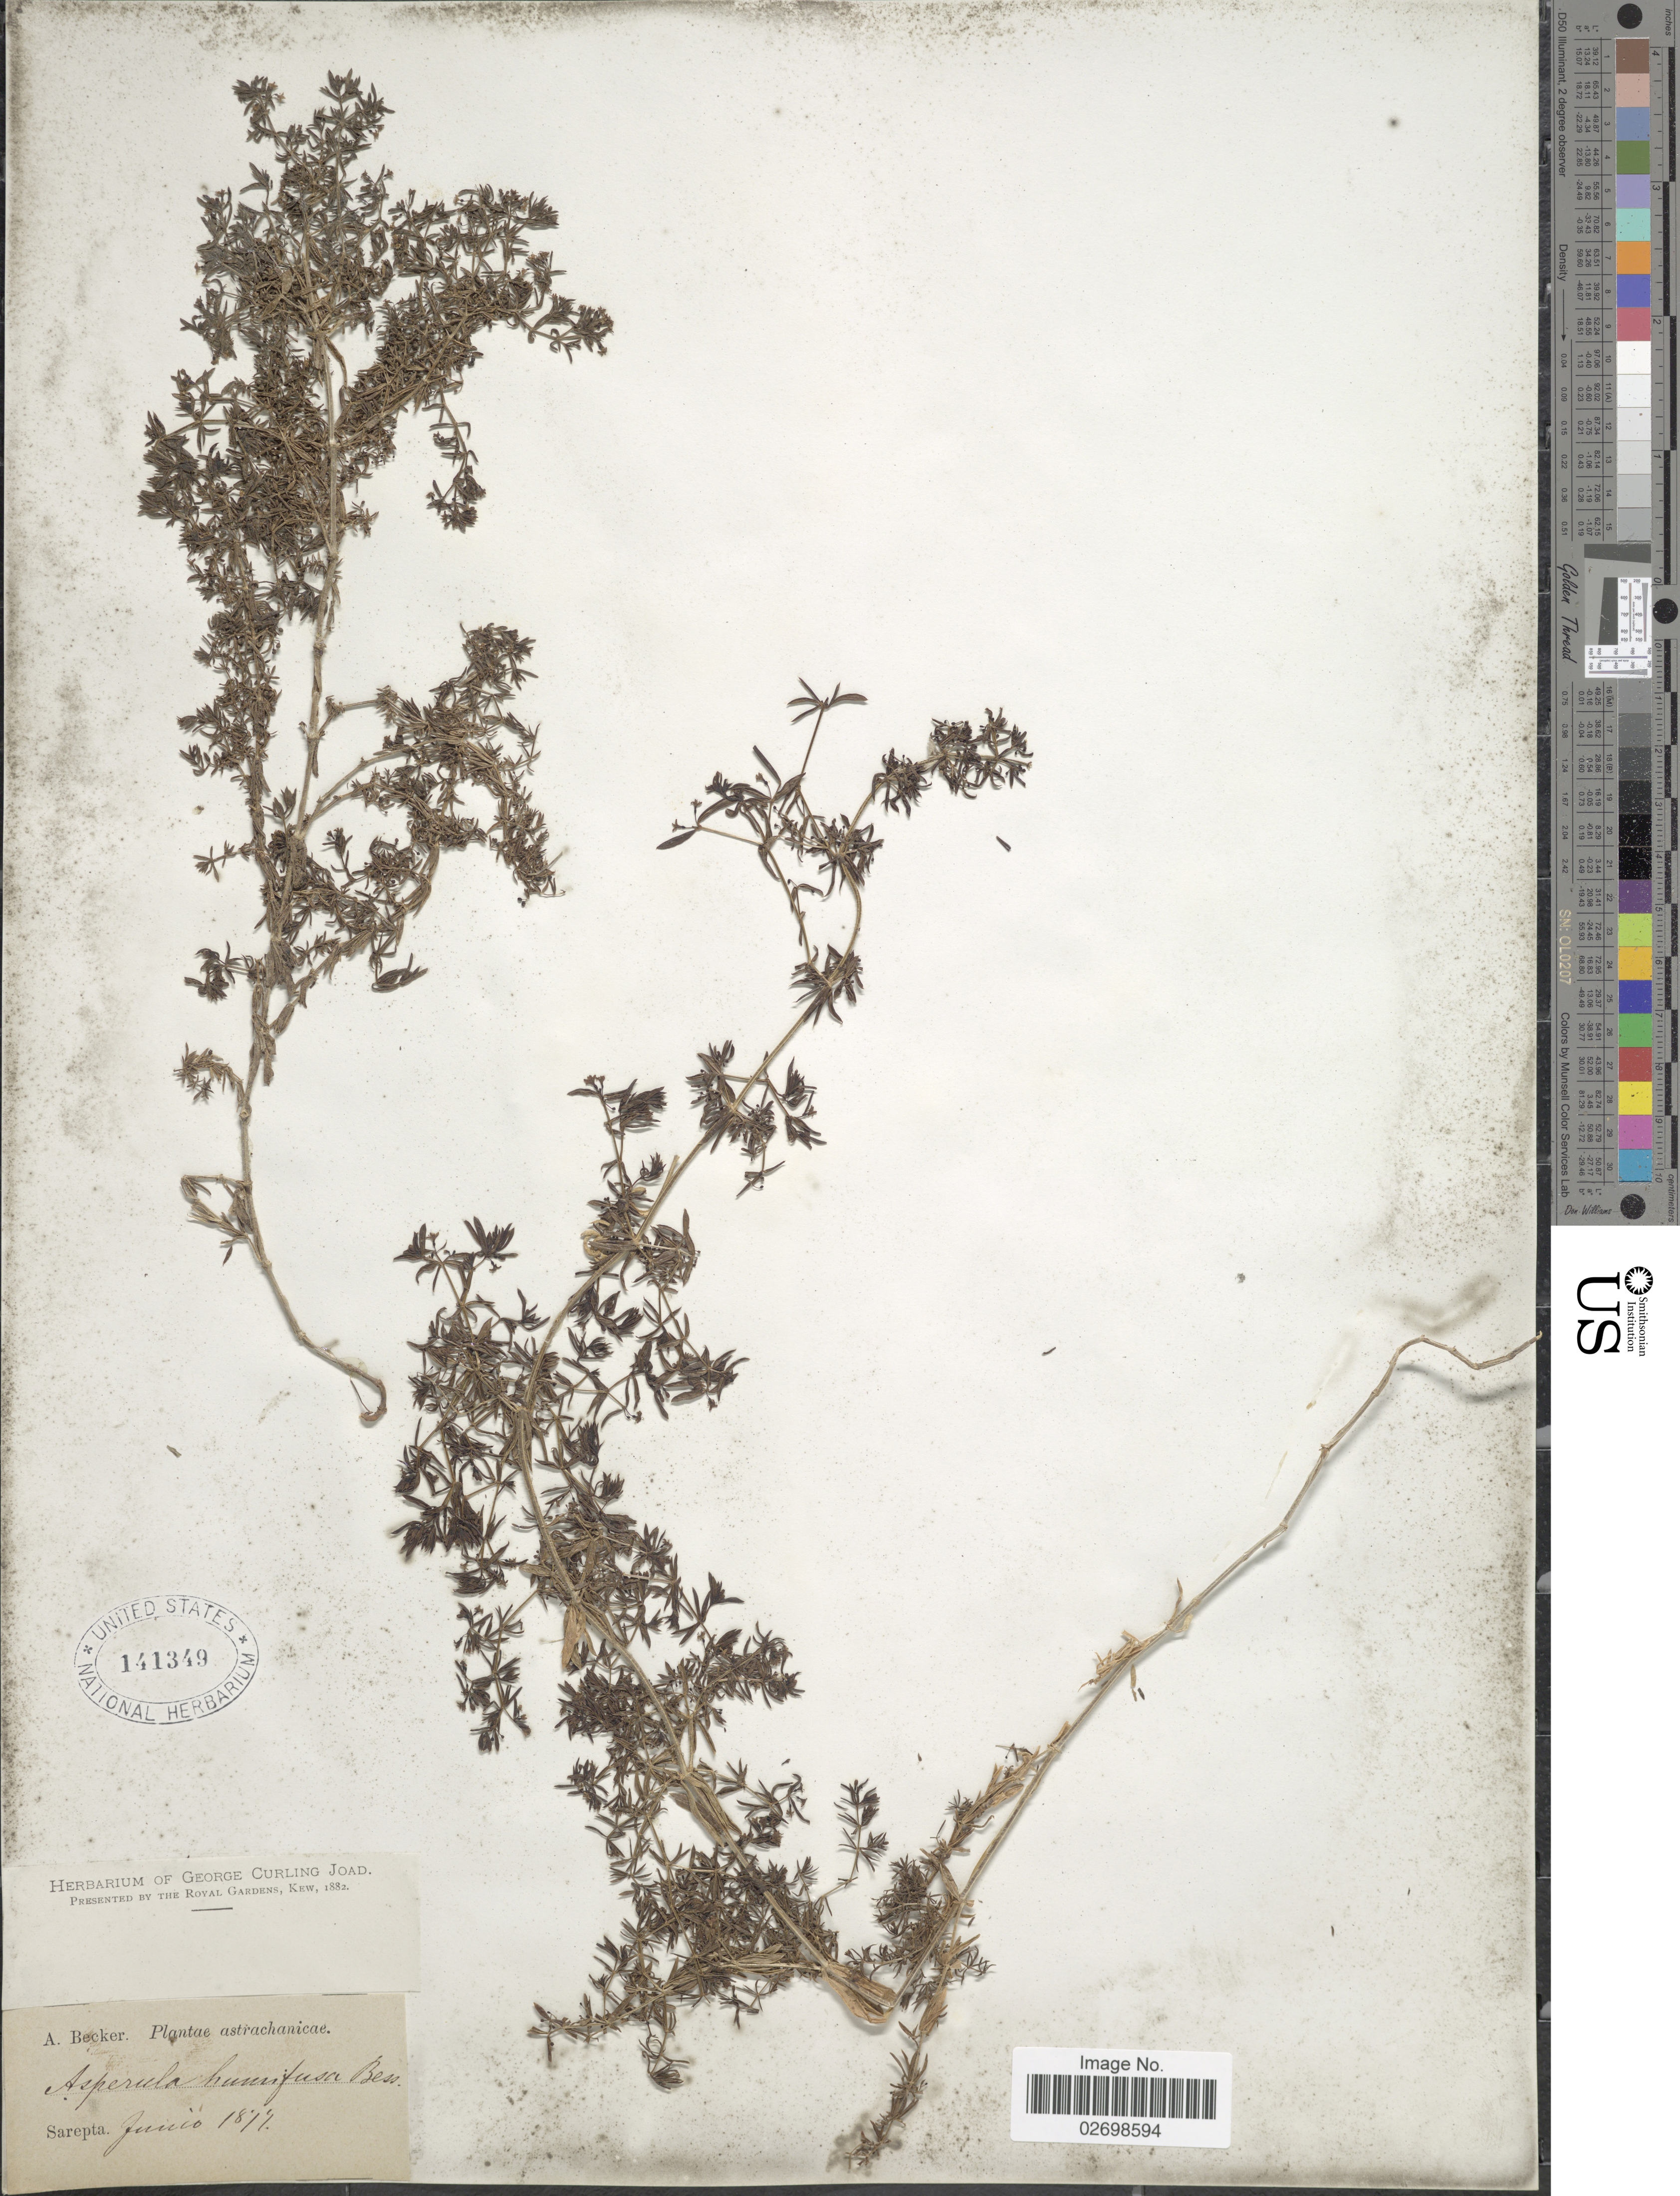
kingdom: Plantae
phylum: Tracheophyta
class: Magnoliopsida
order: Gentianales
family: Rubiaceae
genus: Galium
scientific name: Galium humifusum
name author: M. Bieb.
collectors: A. Becker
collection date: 1877-06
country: Russian Federation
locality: Astrachanicae, Sarepta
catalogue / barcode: US 141349